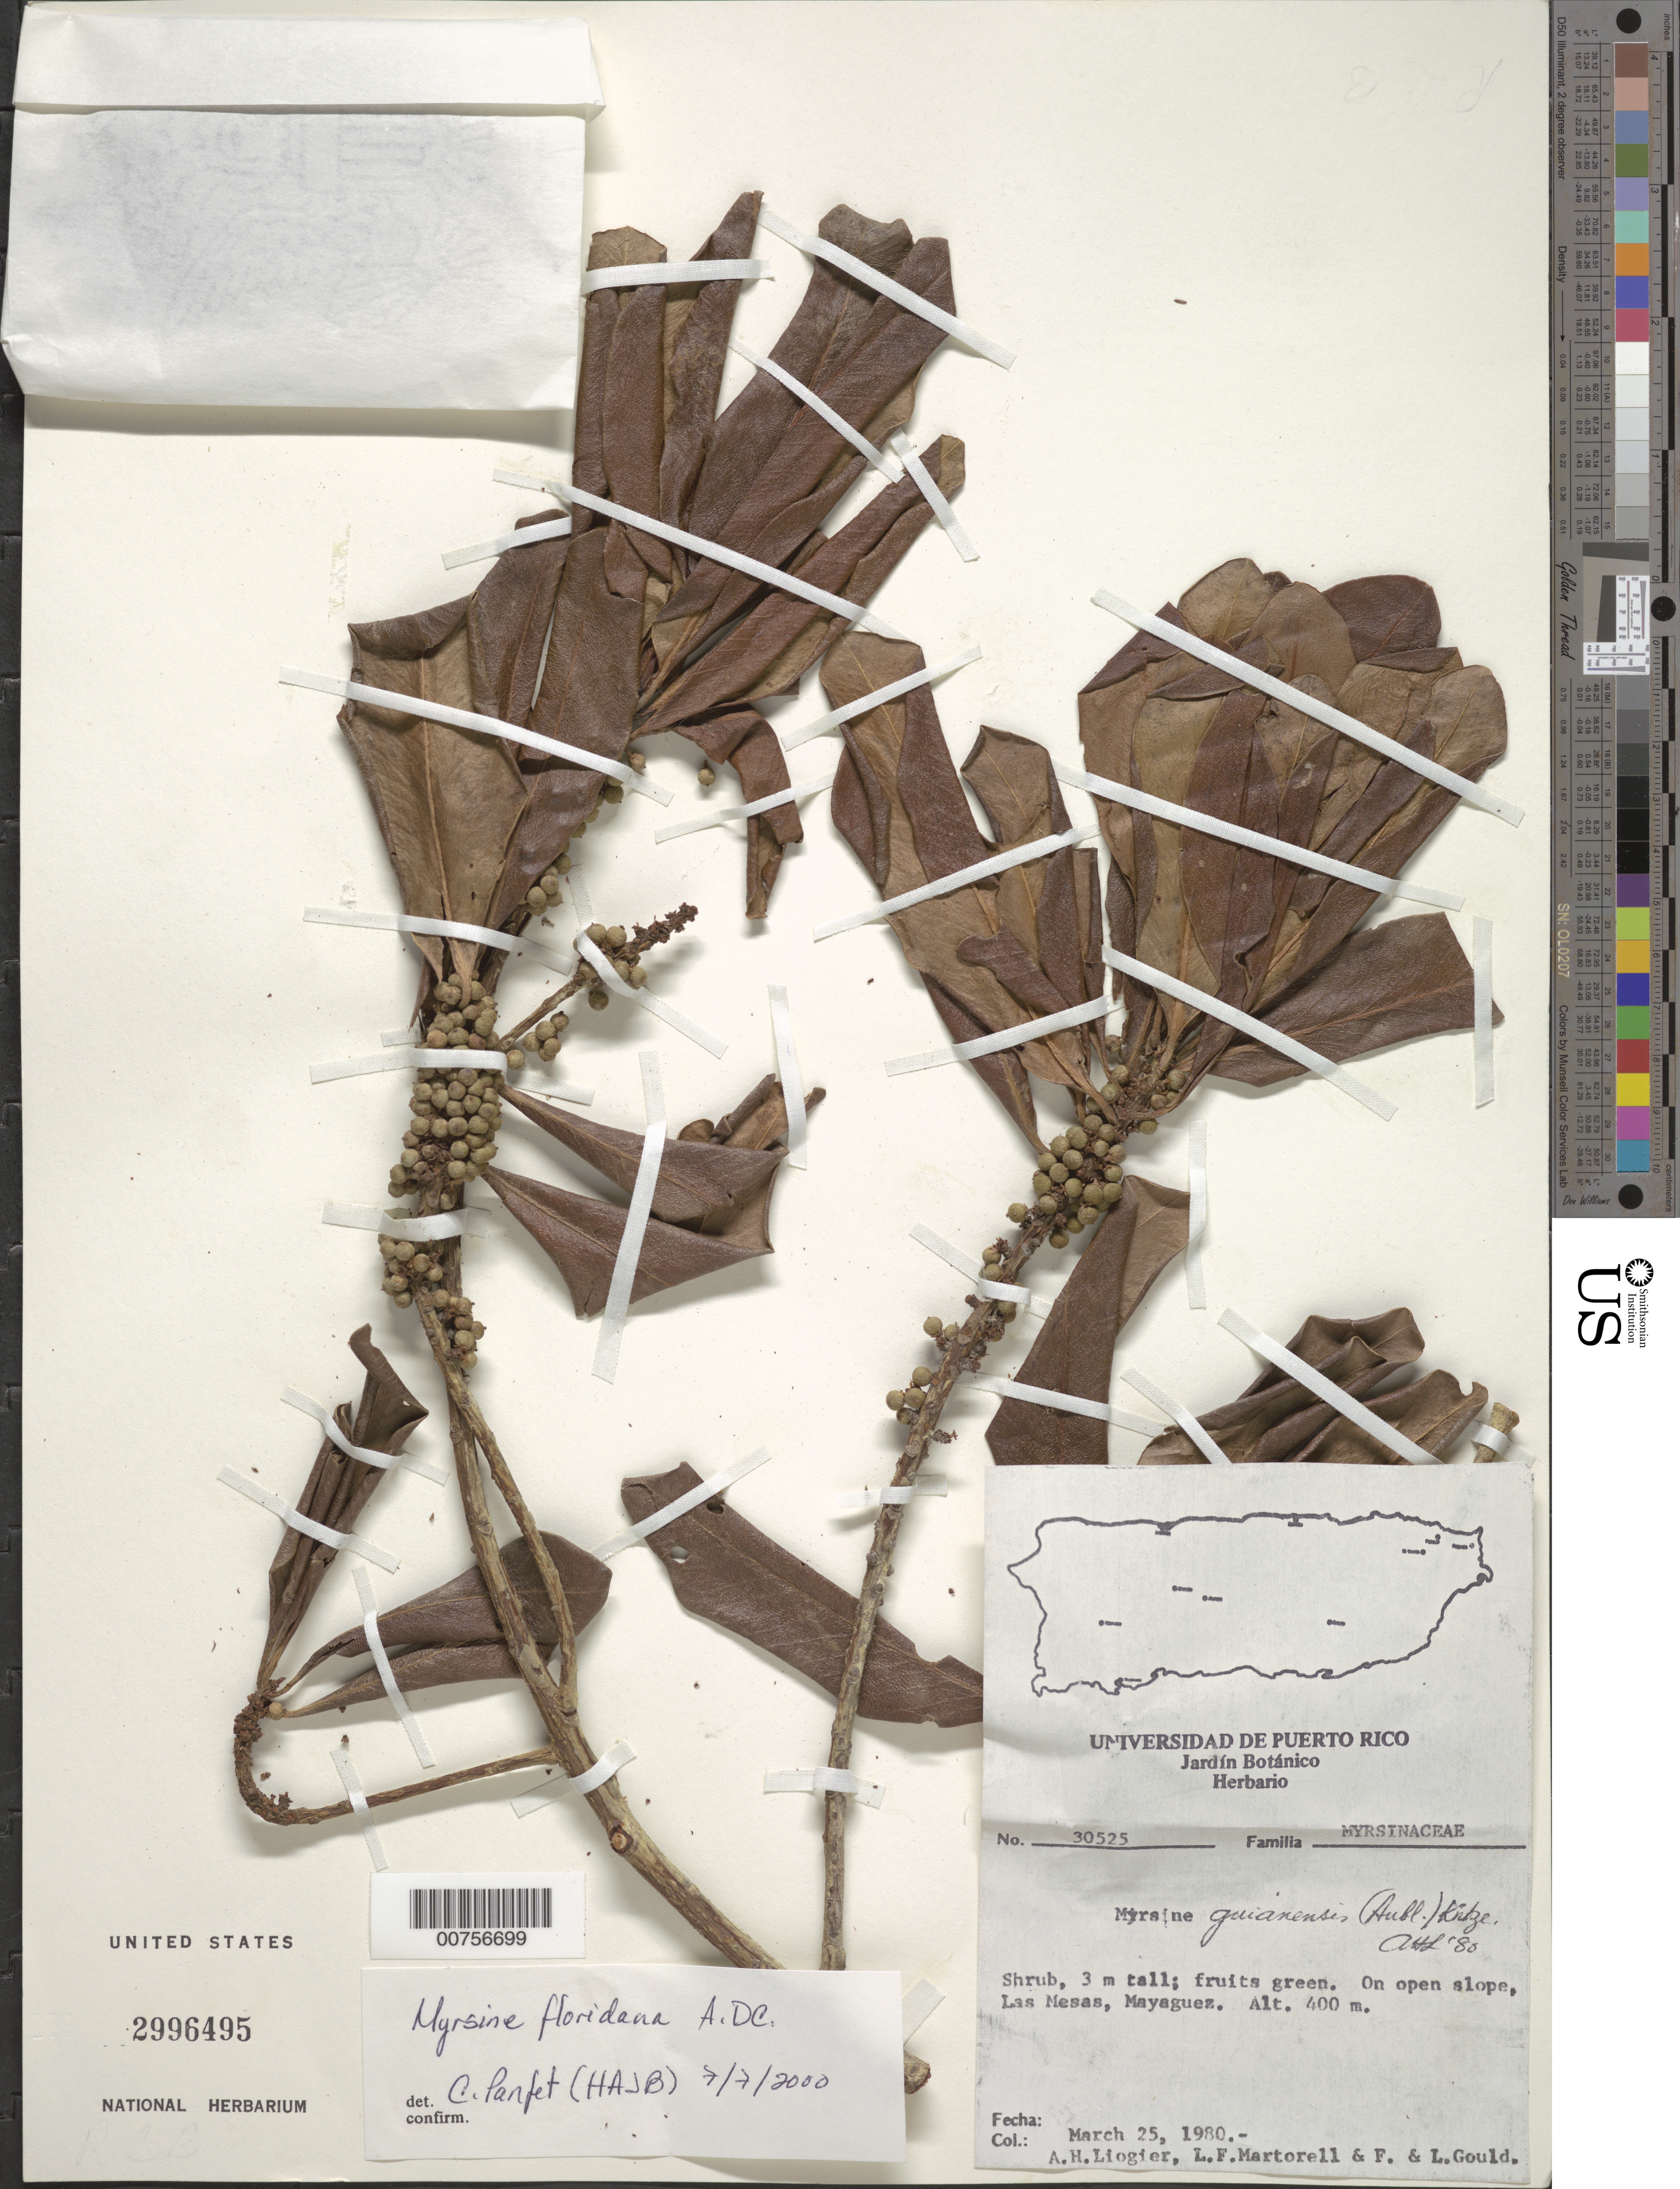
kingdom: Plantae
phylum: Tracheophyta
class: Magnoliopsida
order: Ericales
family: Primulaceae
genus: Myrsine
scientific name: Myrsine floridana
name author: A. DC.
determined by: Panfet, C.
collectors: A. H. Liogier, L. Martorell, F. Gould & L. Gould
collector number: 30525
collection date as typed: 25 Mar 1980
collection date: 1980-03-25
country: Puerto Rico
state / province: Mayagüez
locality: Las Mesas, Mayaguez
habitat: On open slope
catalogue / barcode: US 2996495